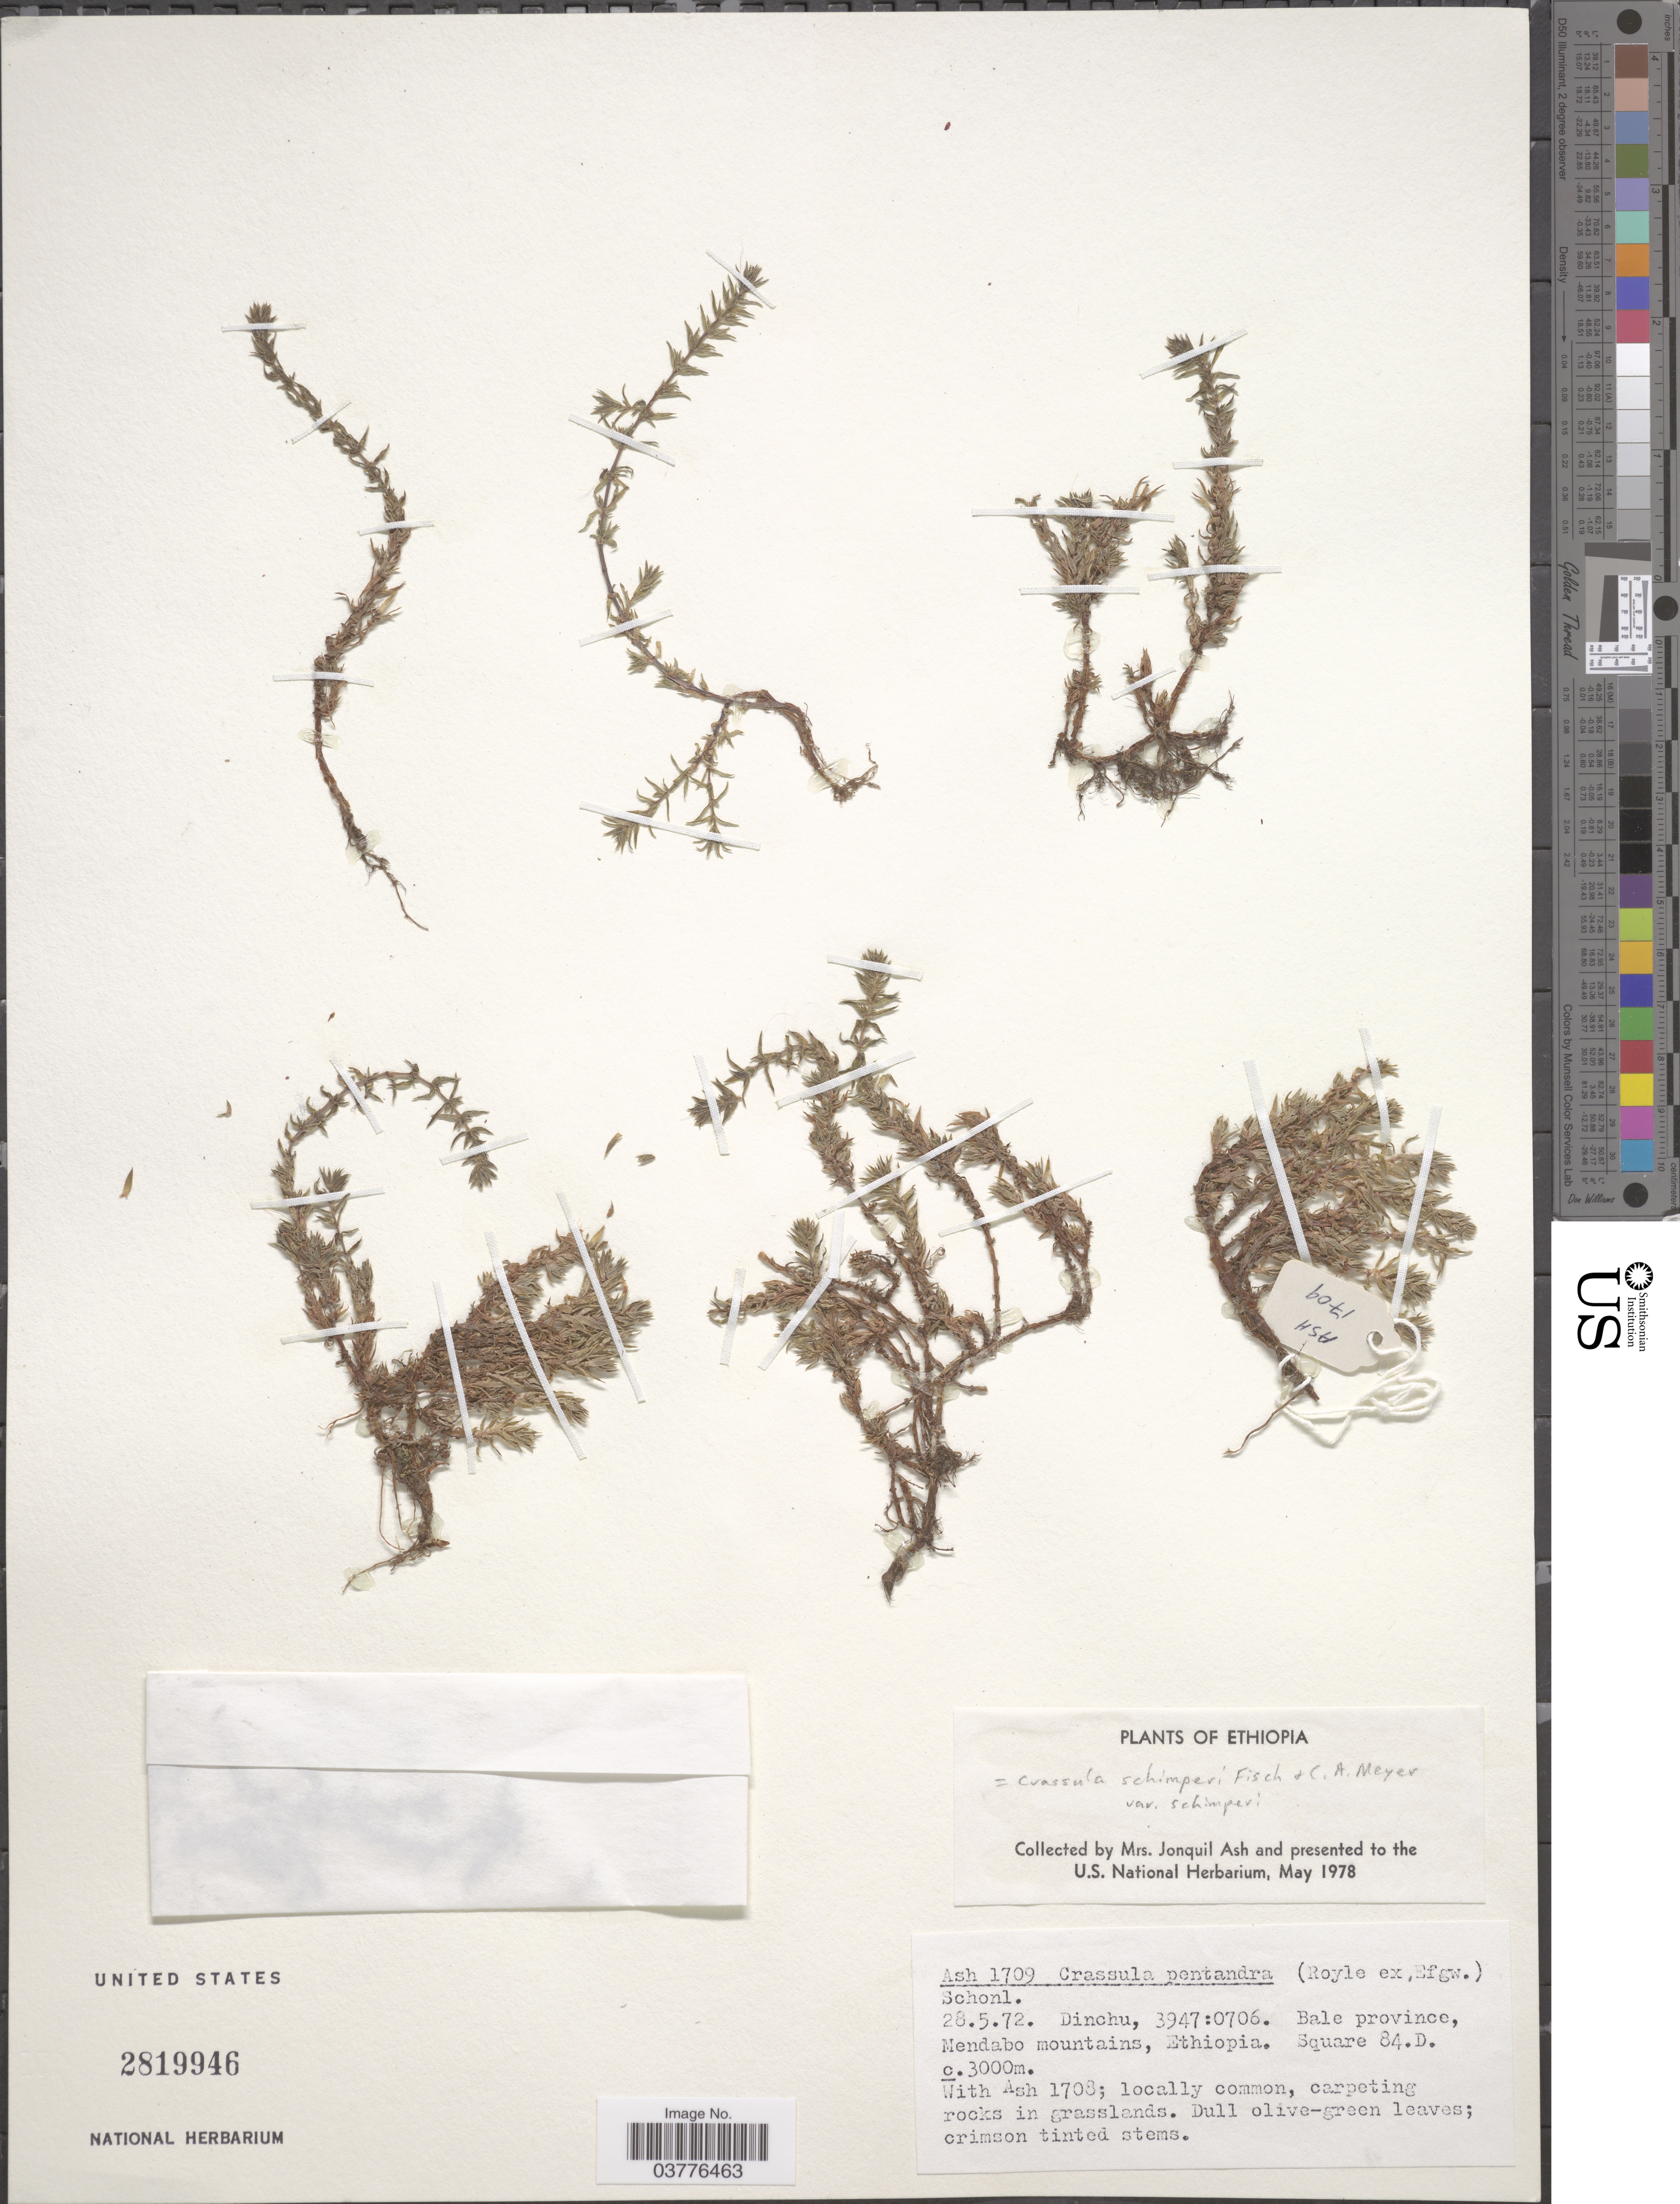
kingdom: Plantae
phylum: Tracheophyta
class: Magnoliopsida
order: Saxifragales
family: Crassulaceae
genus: Crassula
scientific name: Crassula schimperi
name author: Fisch. & C.A. Mey.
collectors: J. Ash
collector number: Ash 1709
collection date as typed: Transcribed d/m/y: 28/5/72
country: Ethiopia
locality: Dinchu, 3947:0706. Bale Province, Mendabo mountains.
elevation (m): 3000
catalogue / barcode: US 2819946